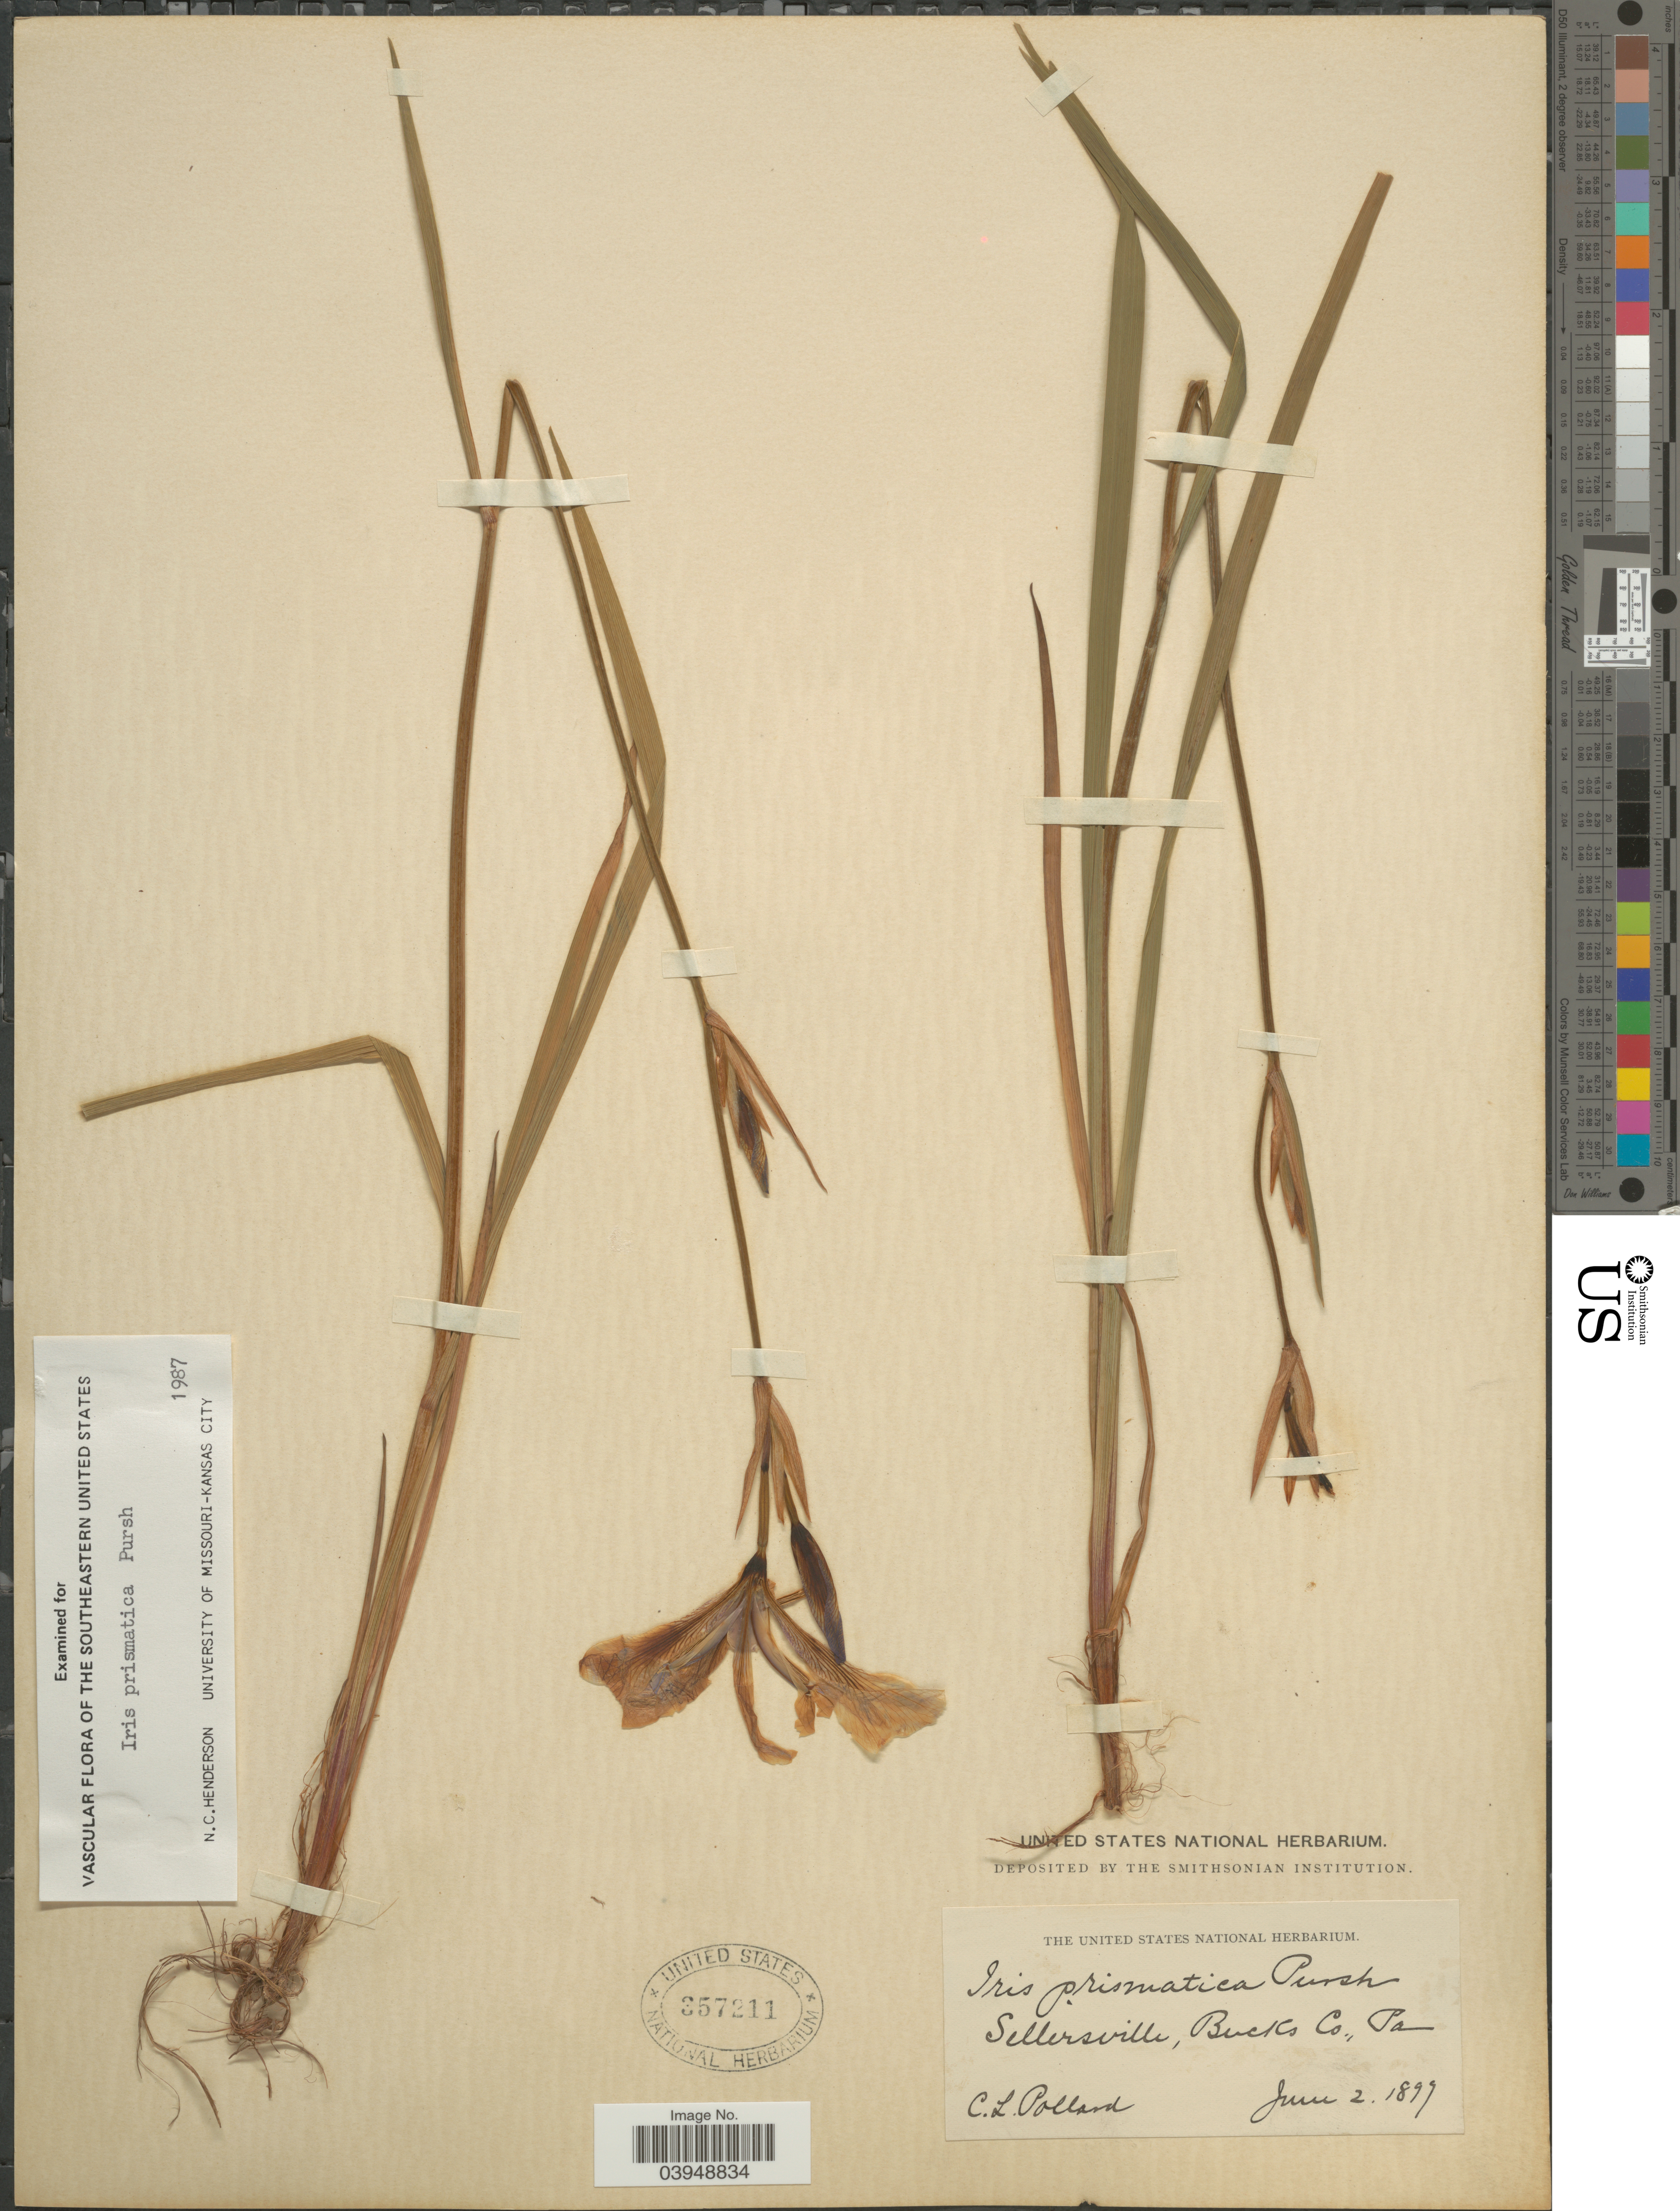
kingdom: Plantae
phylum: Tracheophyta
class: Liliopsida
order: Asparagales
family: Iridaceae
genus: Iris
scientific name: Iris prismatica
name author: Pursh ex Ker Gawl.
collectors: C. L. Pollard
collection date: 1899-06-02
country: United States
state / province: Pennsylvania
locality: Sellersville, Bucks Co.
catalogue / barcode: US 357211